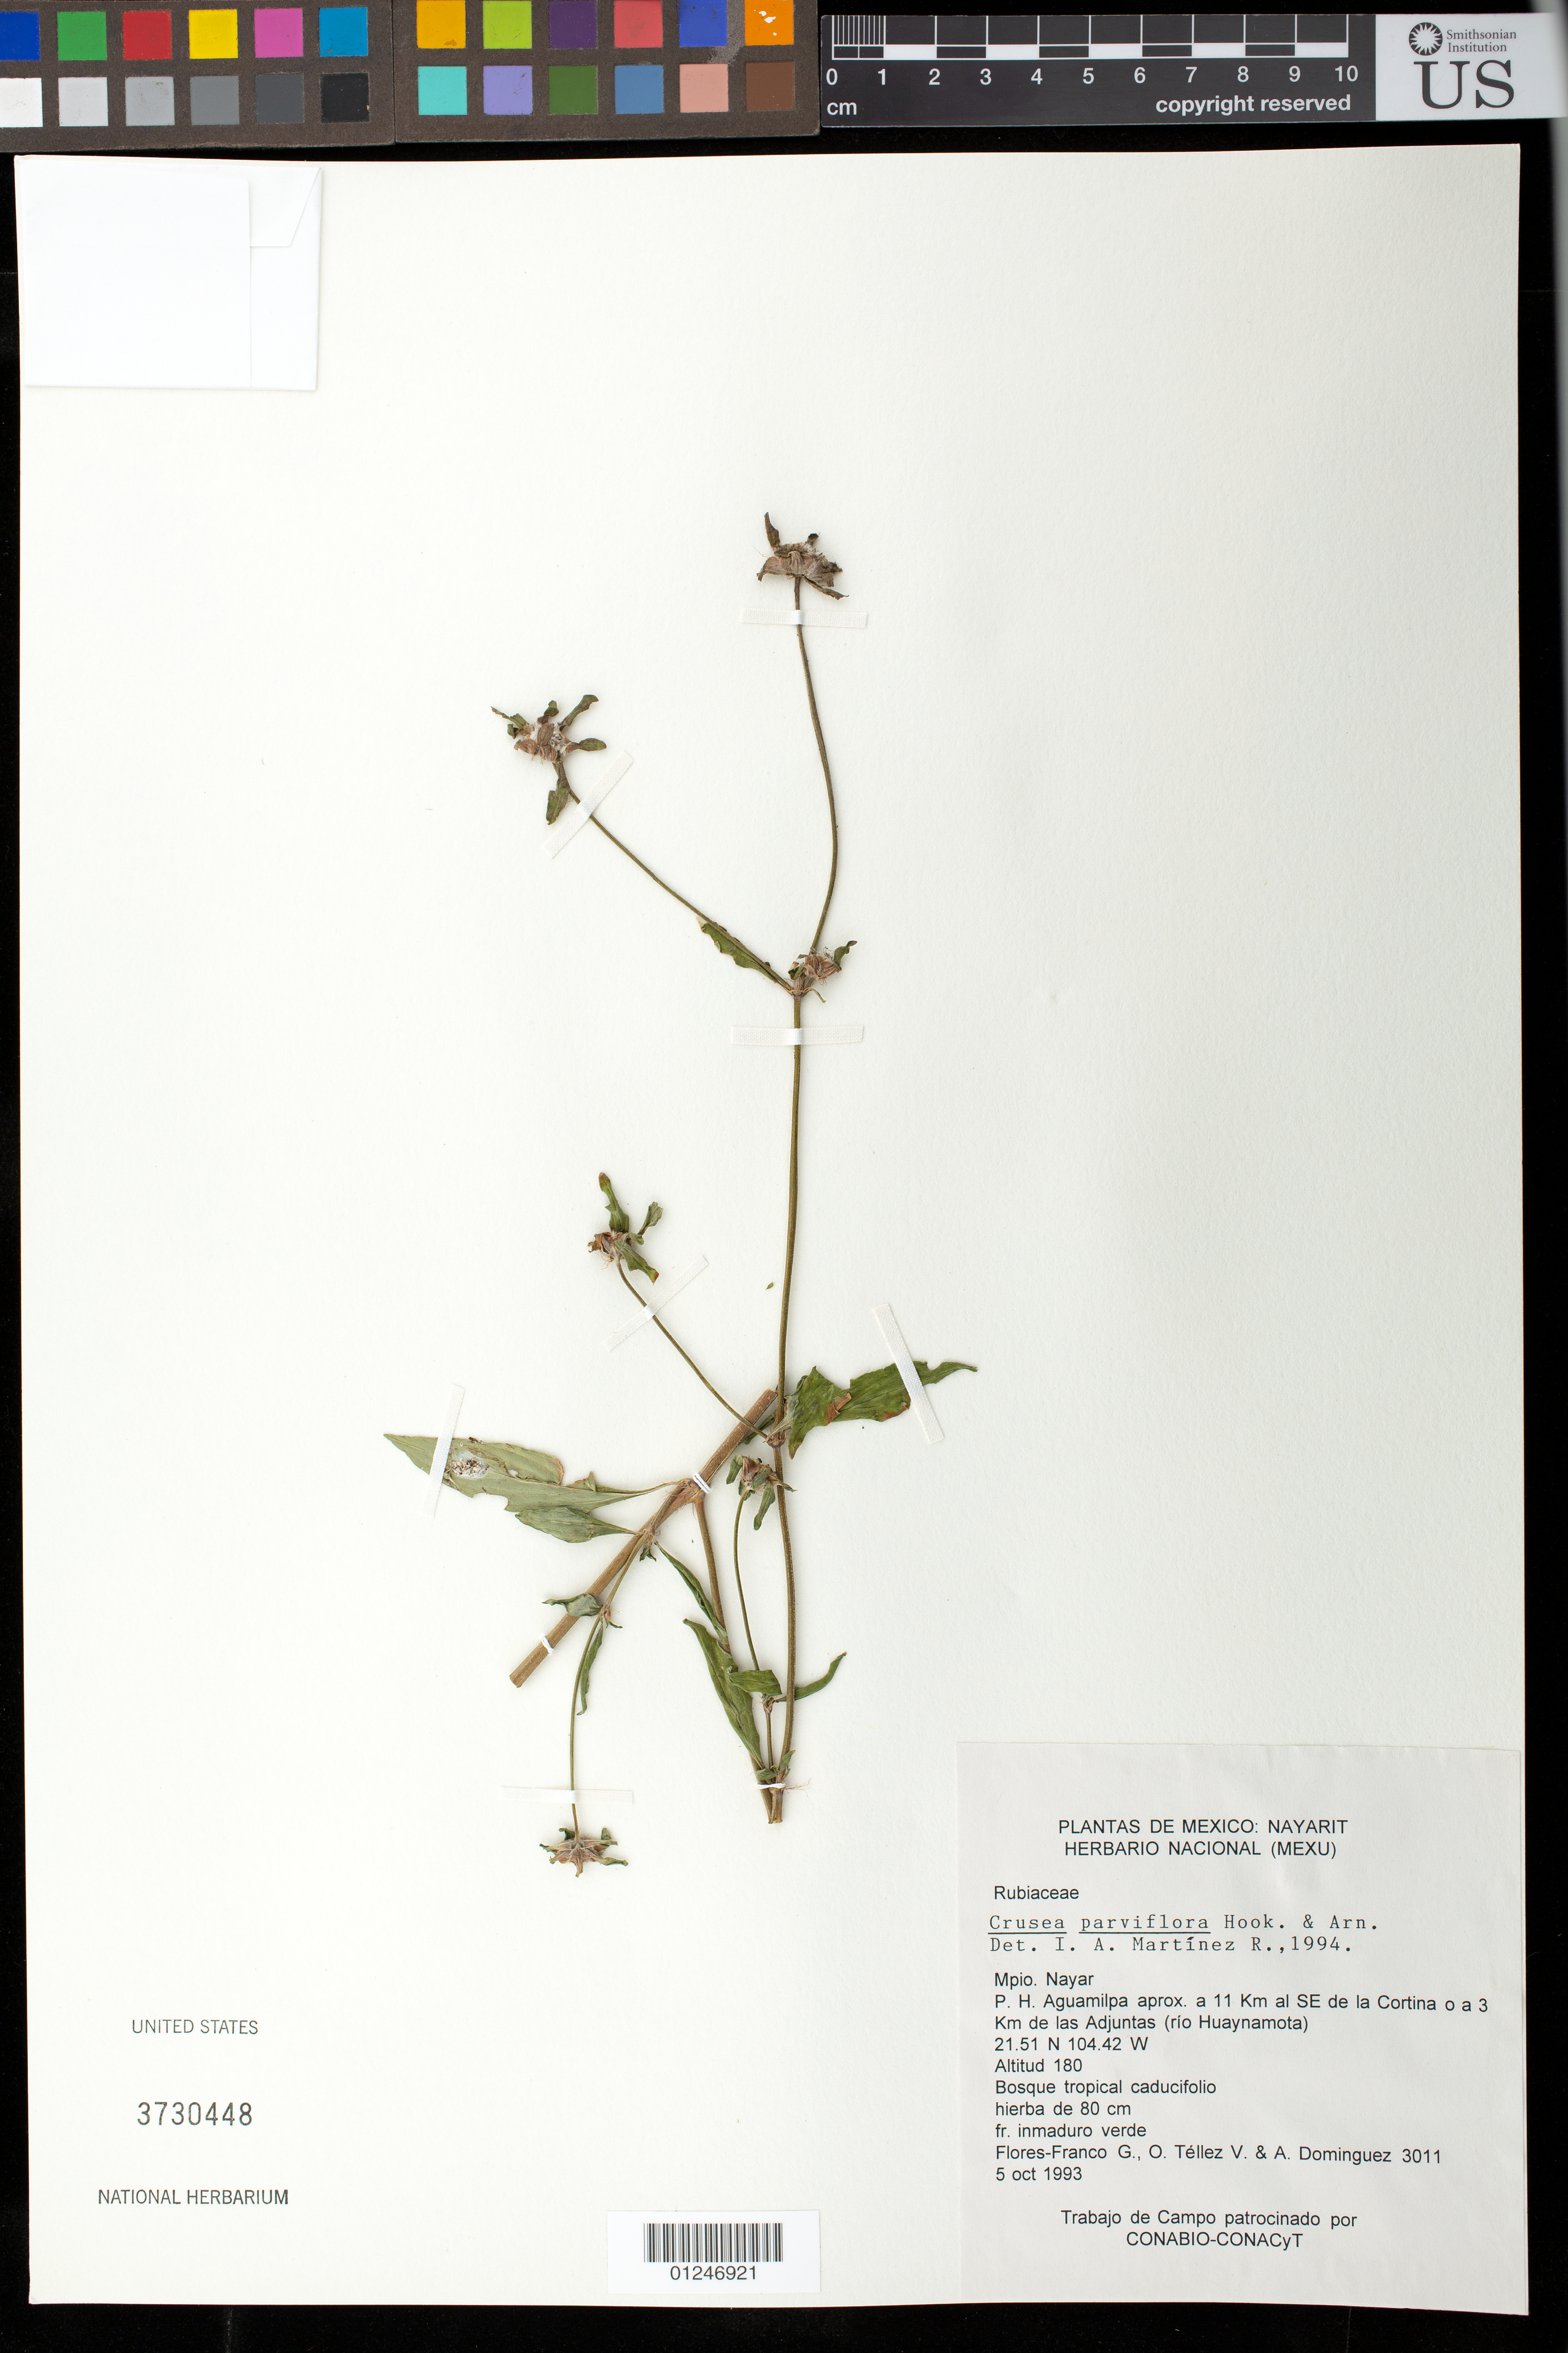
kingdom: Plantae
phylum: Tracheophyta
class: Magnoliopsida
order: Gentianales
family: Rubiaceae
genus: Crusea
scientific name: Crusea parviflora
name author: Hook. & Arn.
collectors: G. Flores F., O. Téllez V. & A. Dominguez M.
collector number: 3011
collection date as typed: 5 oct 1993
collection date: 1993-10-05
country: Mexico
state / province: Nayarit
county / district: Nayar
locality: P.H. Aguamilpa aprox. a 11 Km al SE de la Cortina o a 3 Km de las Adjuntas (rio Huaynamota)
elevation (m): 180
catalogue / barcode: US 3730448